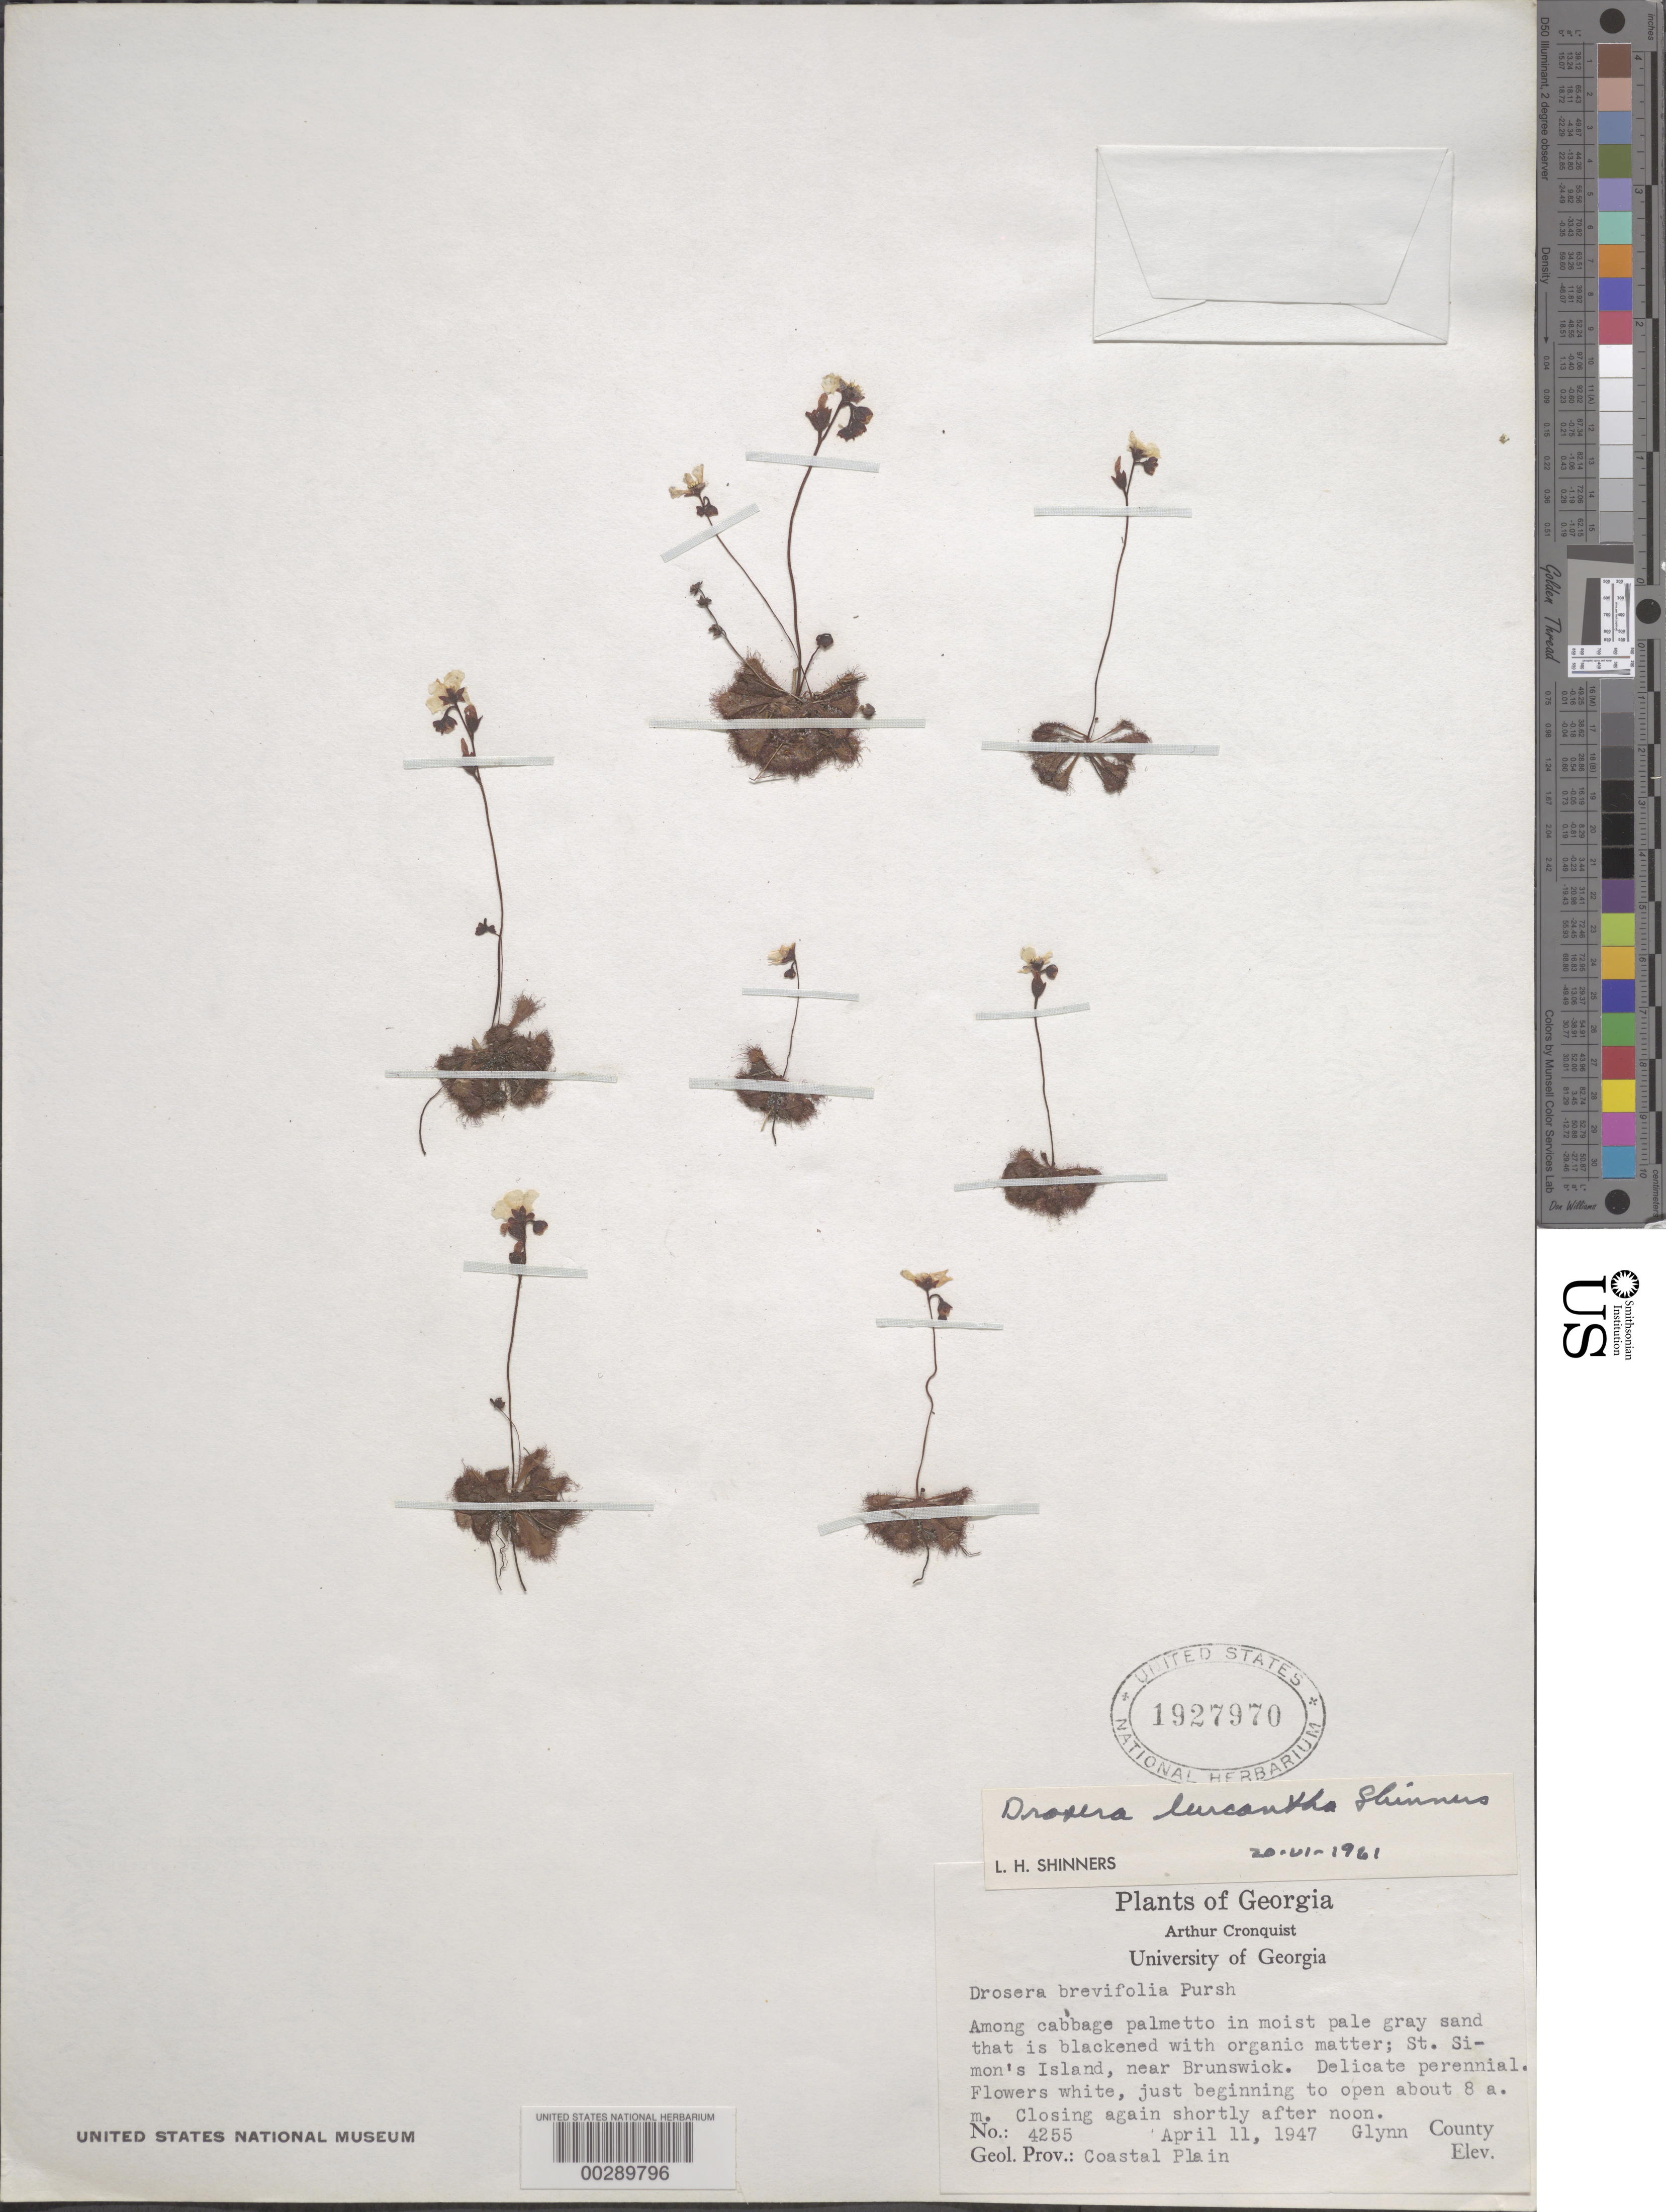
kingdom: Plantae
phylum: Tracheophyta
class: Magnoliopsida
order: Caryophyllales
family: Droseraceae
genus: Drosera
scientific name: Drosera leucantha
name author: Shinners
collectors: A. J. Cronquist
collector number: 4255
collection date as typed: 11 Apr 1947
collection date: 1947-04-11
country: United States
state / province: Georgia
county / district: Glynn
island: Saint Simons Island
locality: St. Simon's i., near Brunswick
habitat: Moist pale gray sand blackened with organic matter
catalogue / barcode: US 1927970